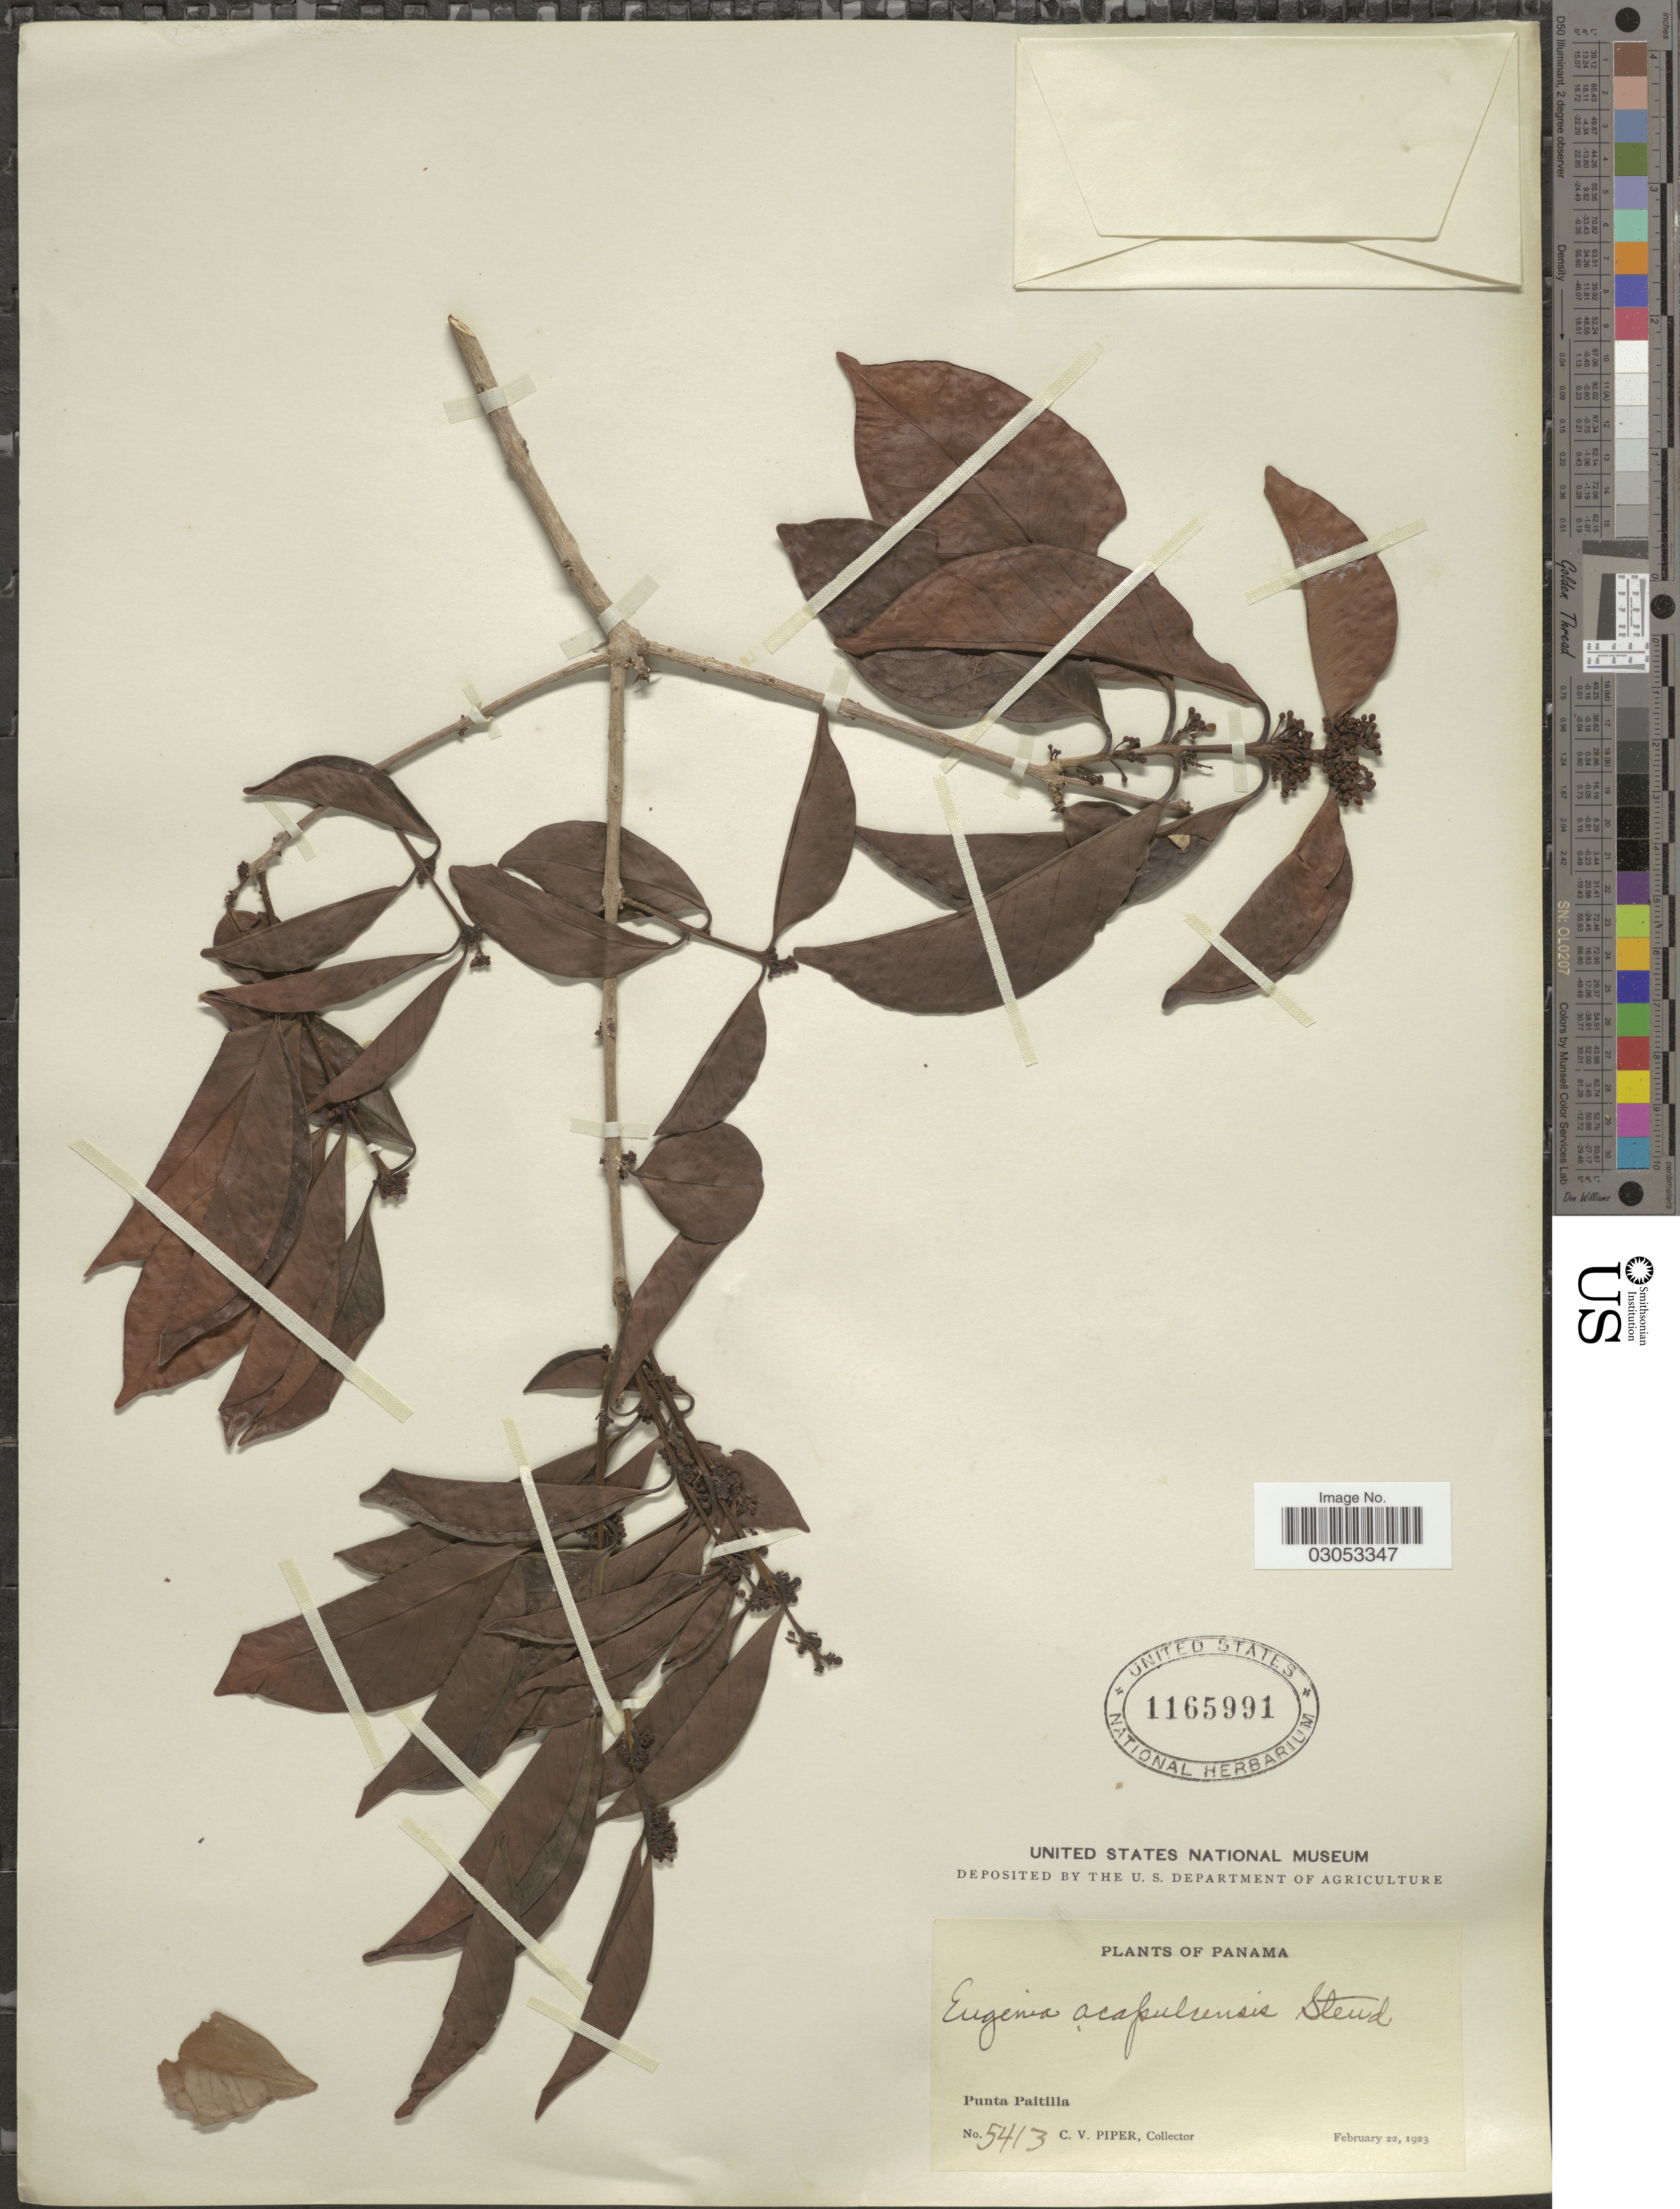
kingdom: Plantae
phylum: Tracheophyta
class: Magnoliopsida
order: Myrtales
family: Myrtaceae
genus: Eugenia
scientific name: Eugenia acapulcensis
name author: Steud.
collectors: C. V. Piper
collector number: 5413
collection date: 1923-02-22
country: Panama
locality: Punta Paitilla.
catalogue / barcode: US 1165991